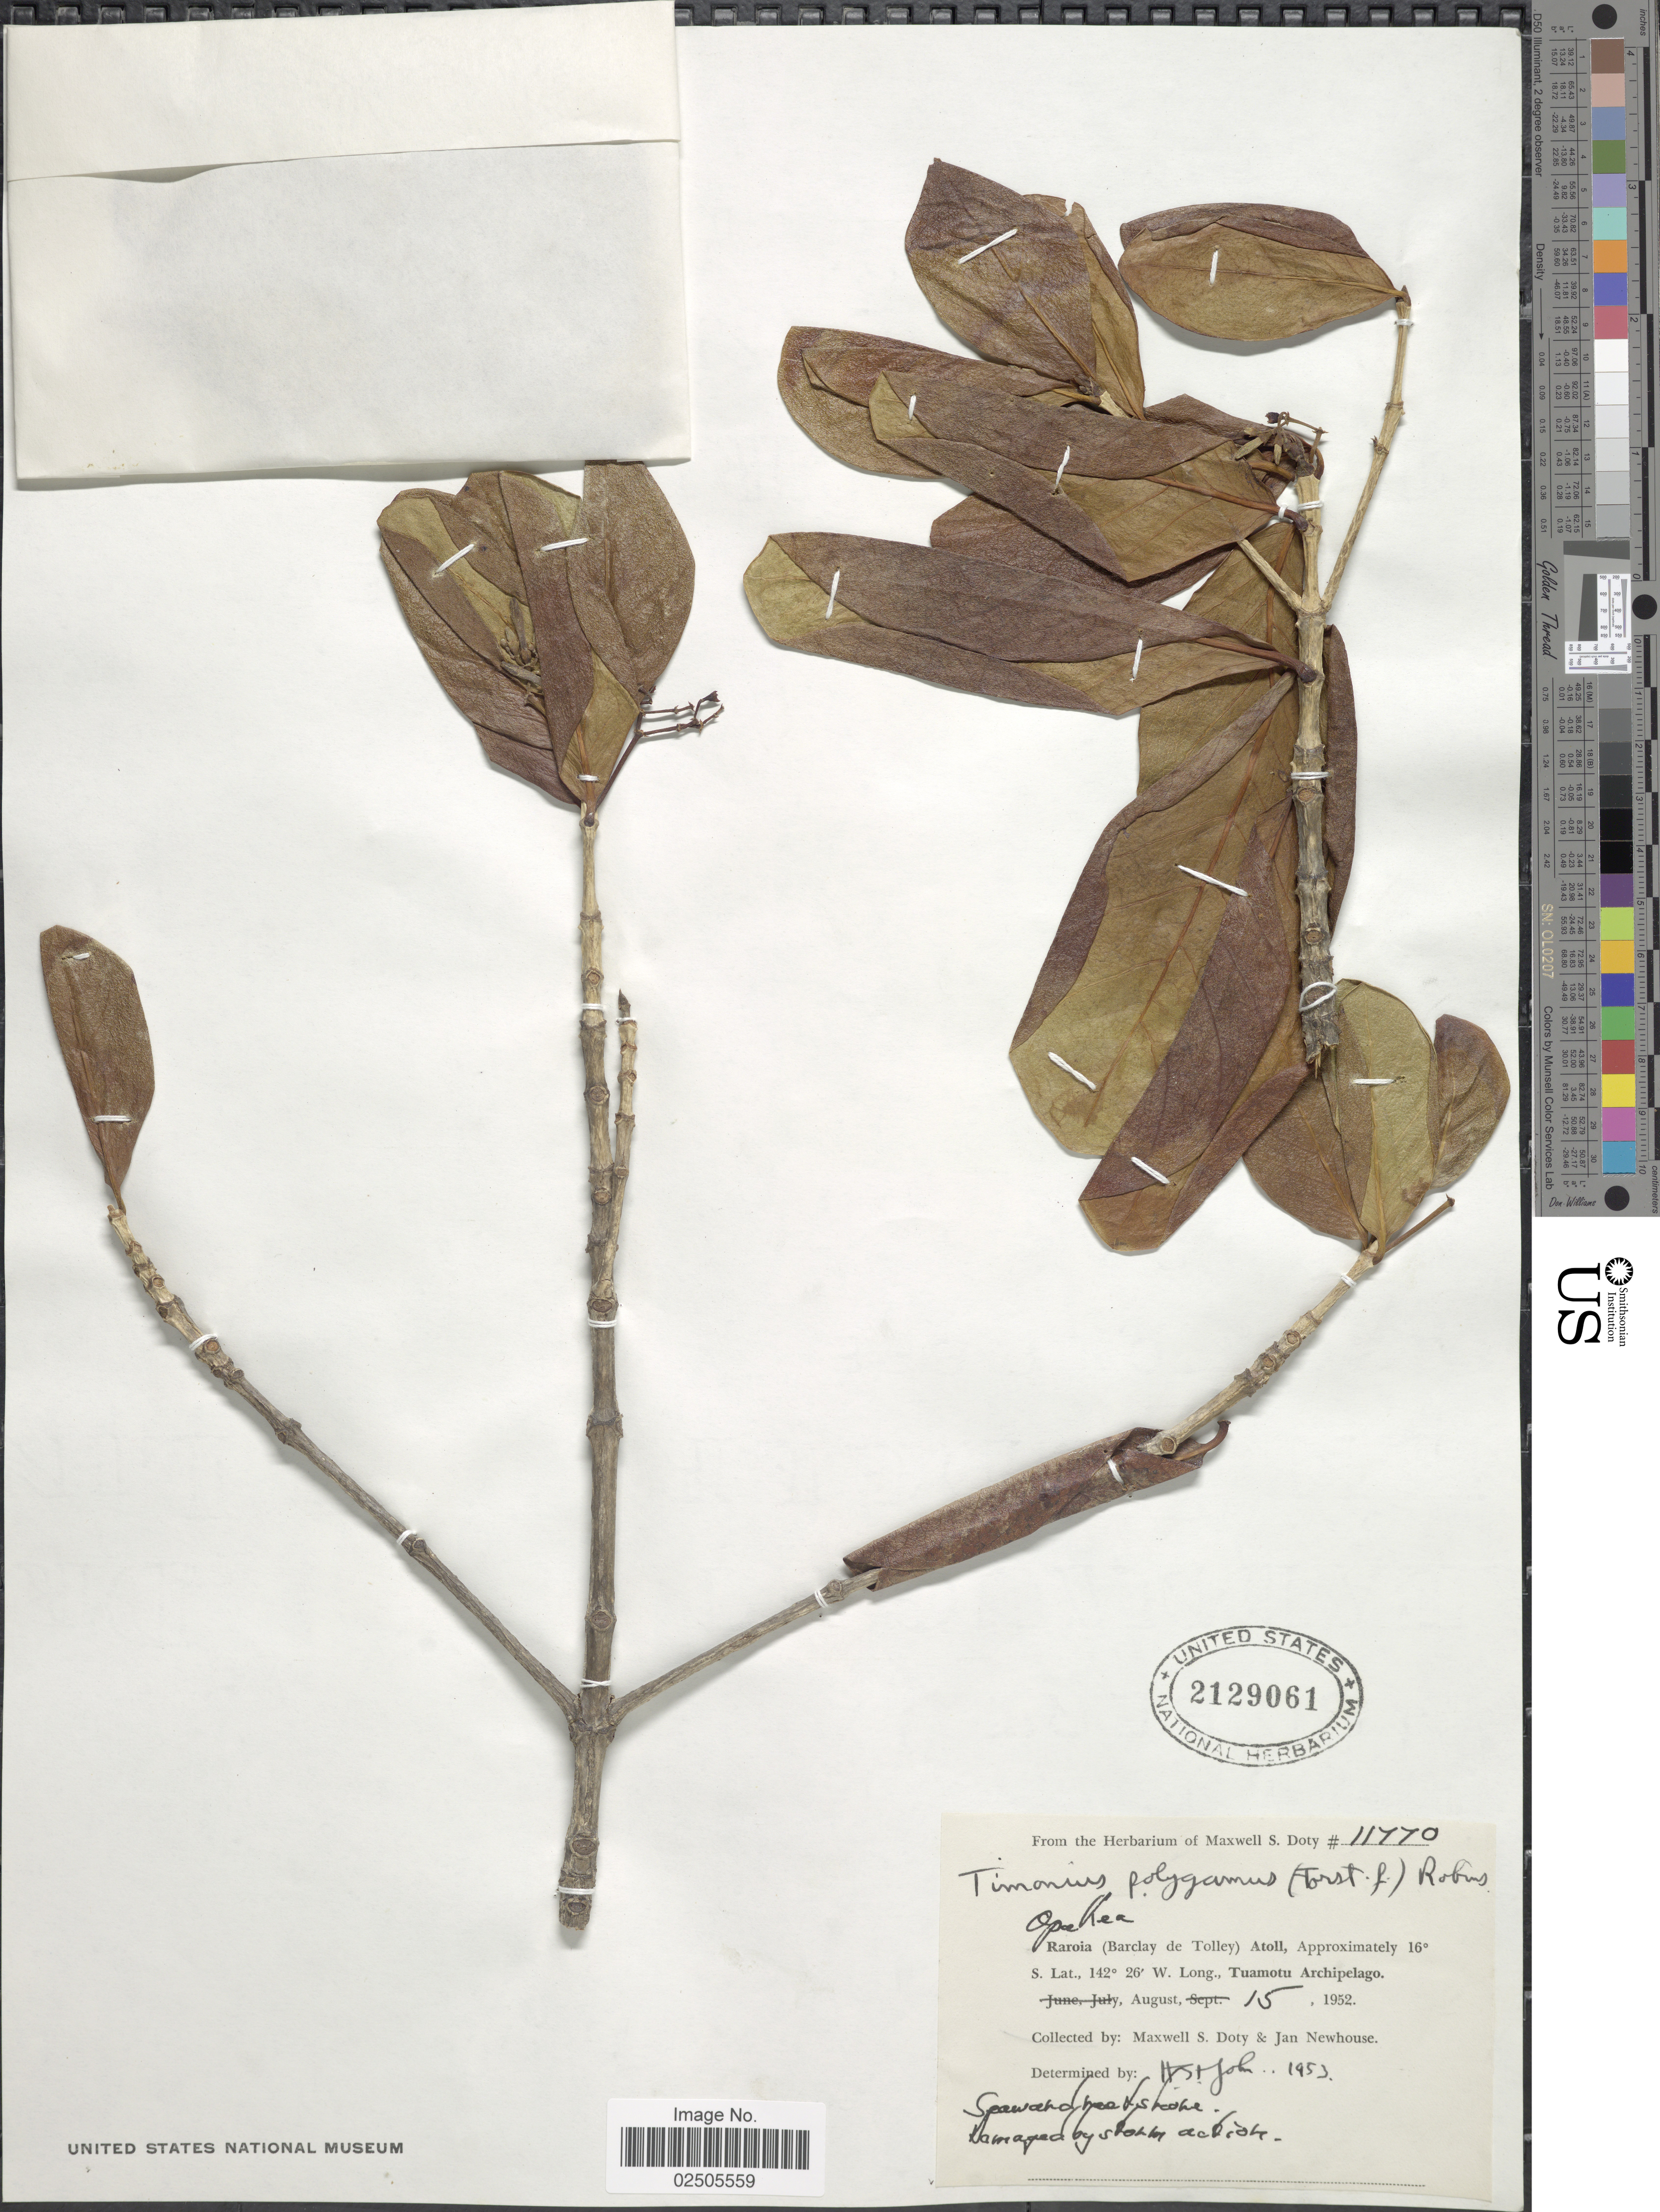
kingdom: Plantae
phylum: Tracheophyta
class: Magnoliopsida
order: Gentianales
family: Rubiaceae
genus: Timonius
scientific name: Timonius polygamus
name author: (G. Forst.) Rob.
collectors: M. S. Doty & J. Newhouse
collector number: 11770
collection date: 1952-08-15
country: French Polynesia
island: Raroia [Barclay de Tolley] Atoll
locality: Raroia (Barclay de Tolley) Atoll, Tuamotu Archipelago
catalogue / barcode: US 2129061